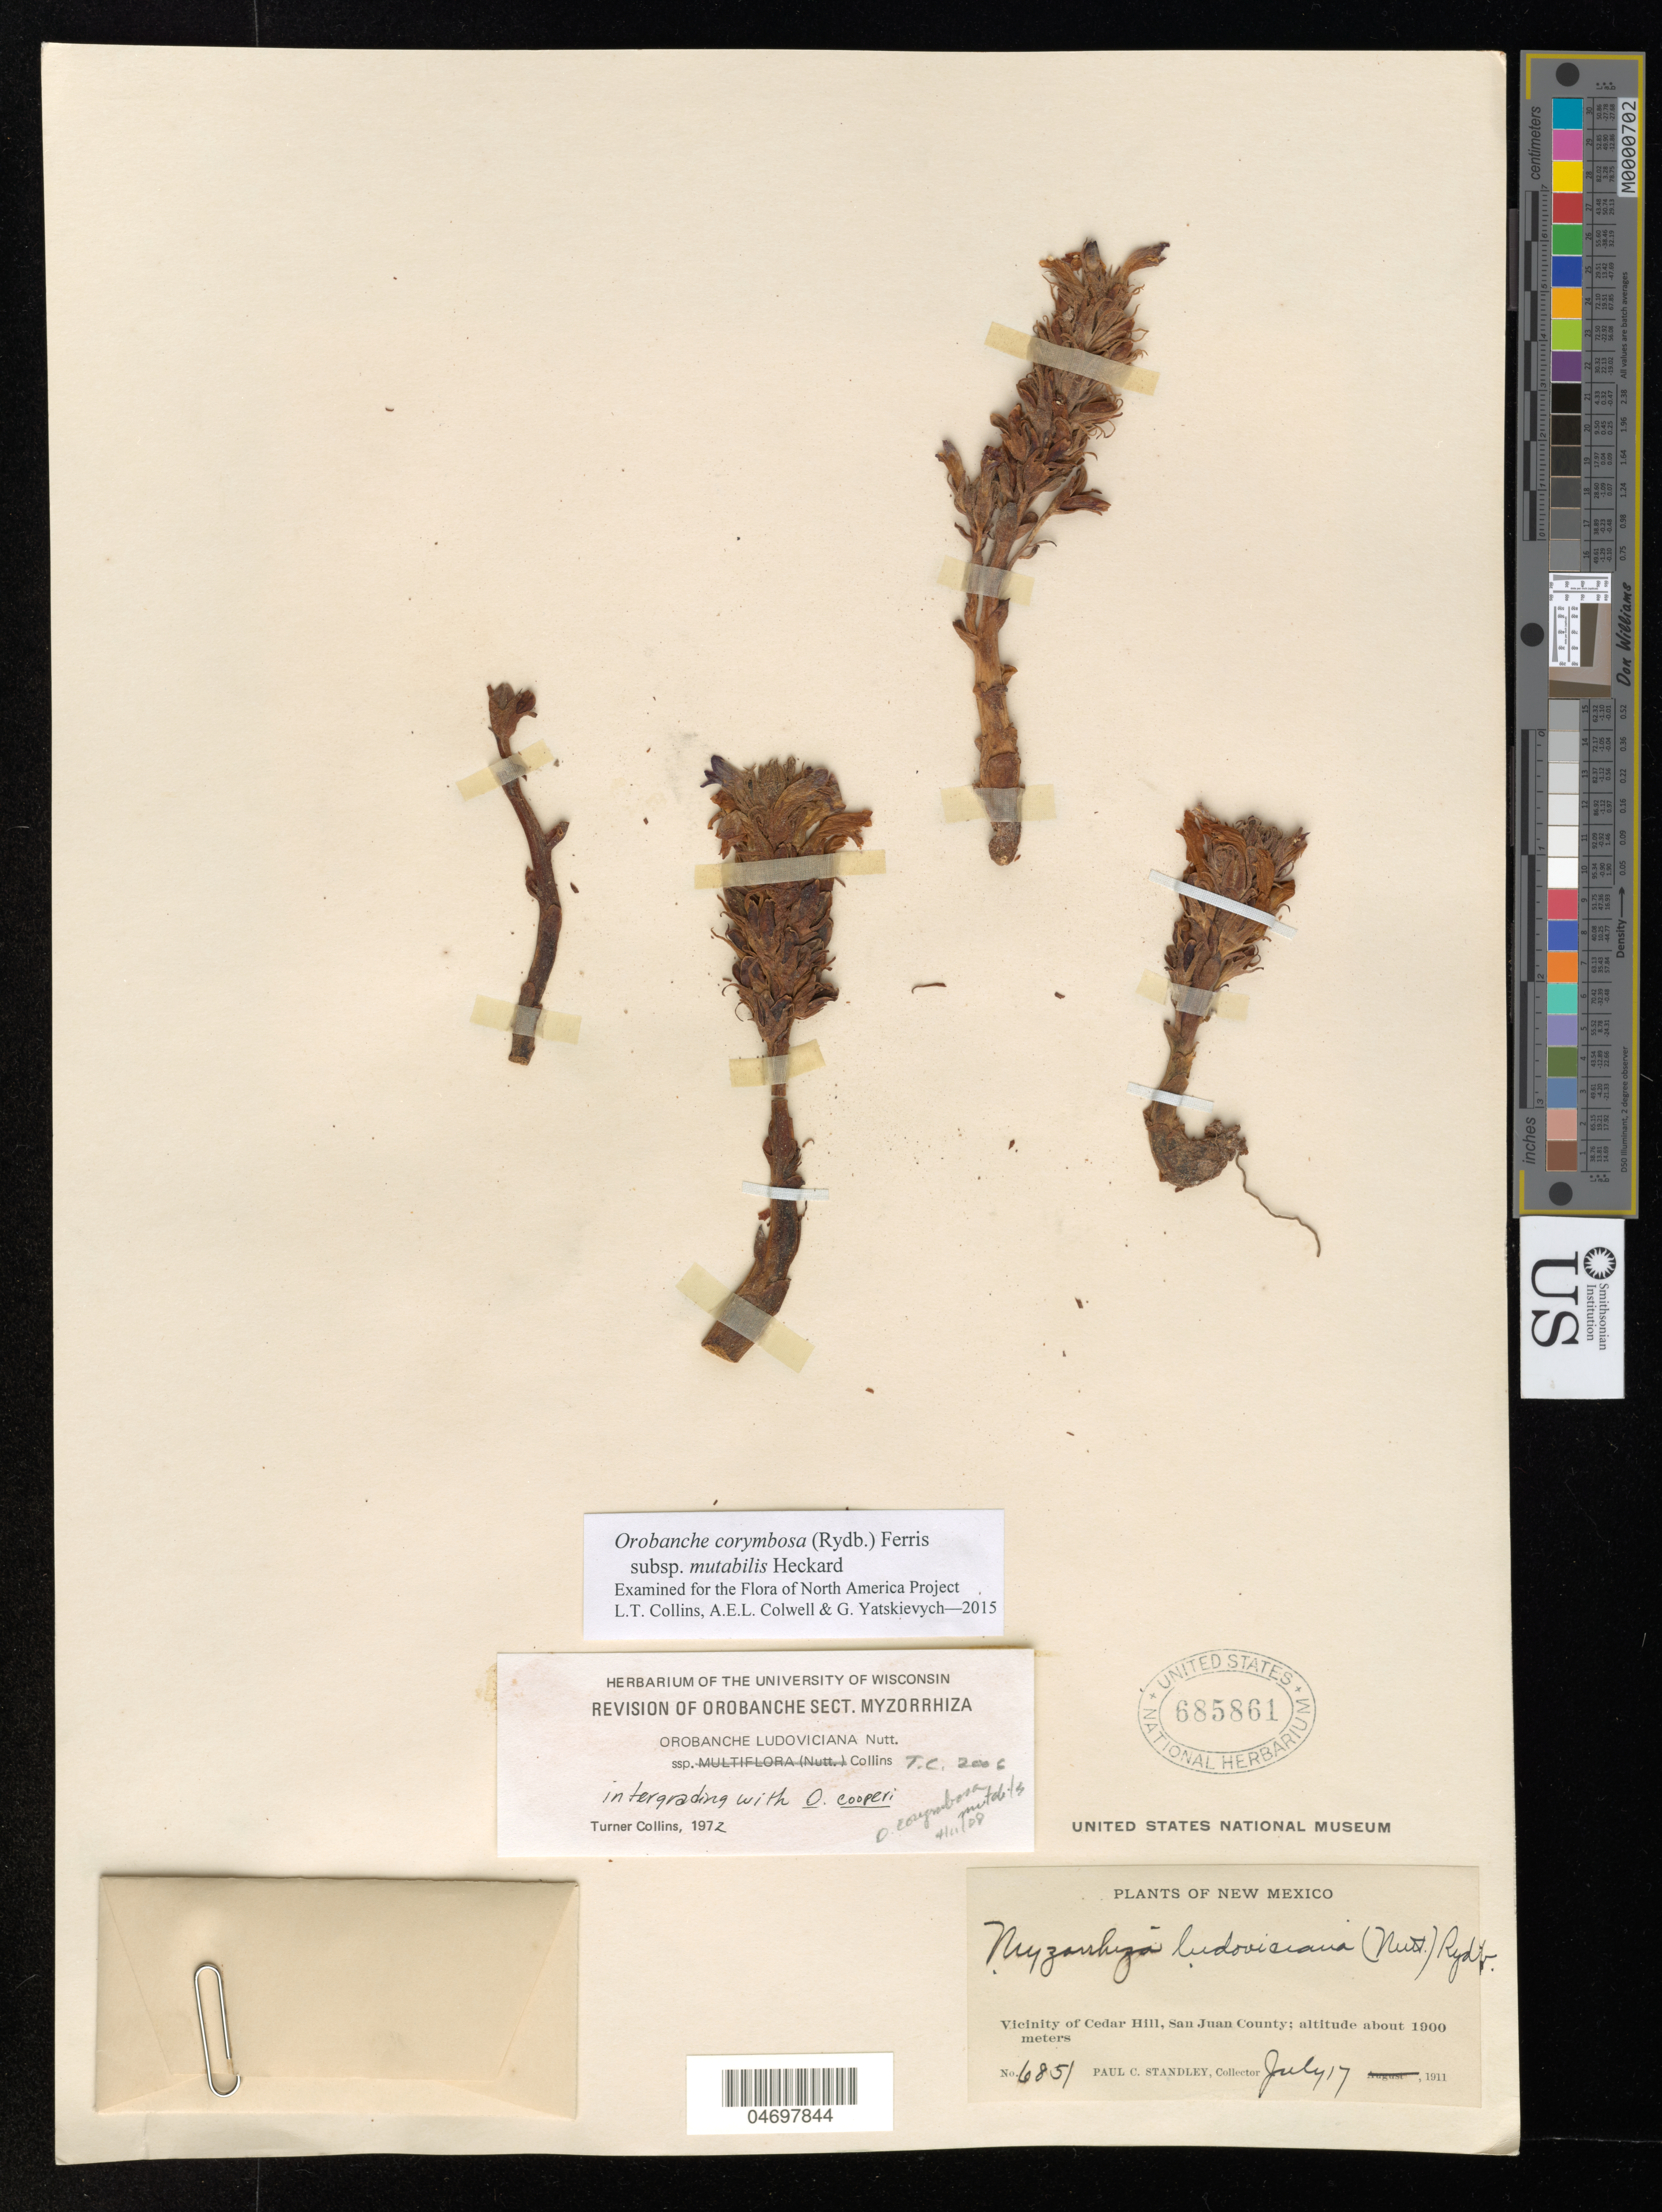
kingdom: Plantae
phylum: Tracheophyta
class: Magnoliopsida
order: Lamiales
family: Orobanchaceae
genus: Orobanche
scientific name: Orobanche corymbosa subsp. mutabilis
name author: Heckard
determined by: Collins, L. T.; Colwell, A. E.; Yatskievych, G. A.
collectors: P. C. Standley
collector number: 6851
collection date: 1911-07-17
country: United States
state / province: New Mexico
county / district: San Juan Co.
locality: Vicinity of Cedar Hill.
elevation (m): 1900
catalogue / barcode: US 685861